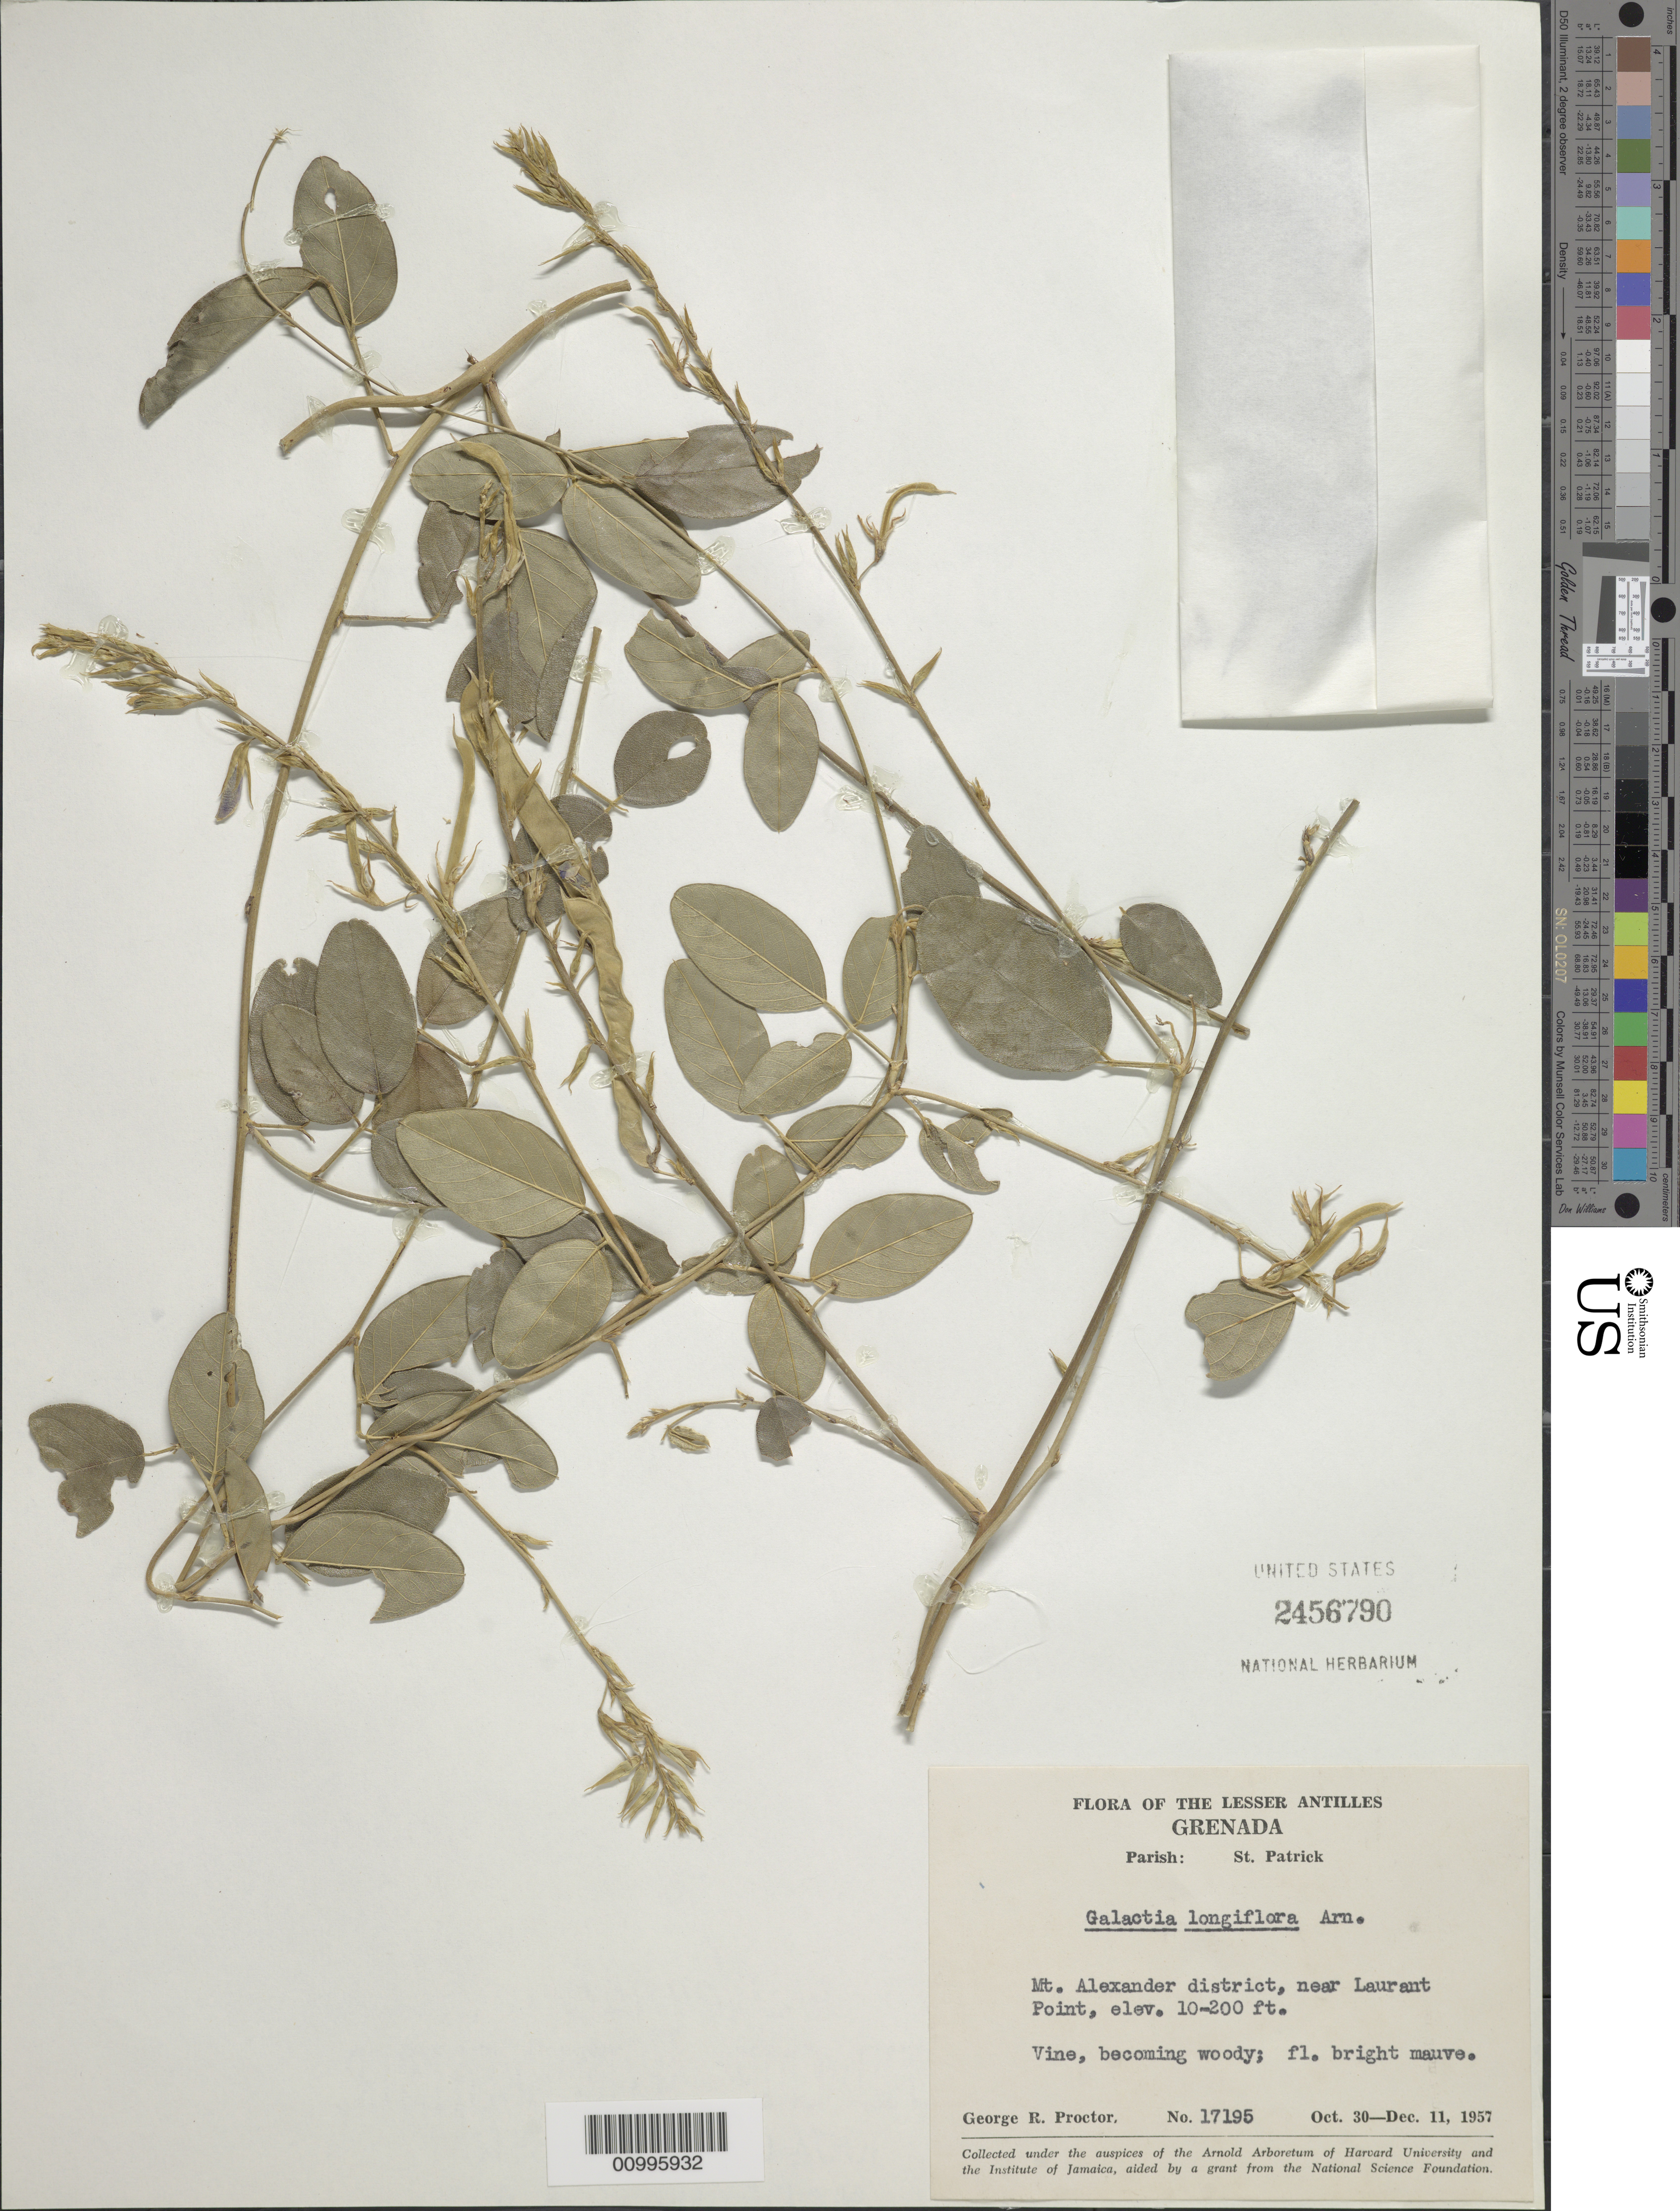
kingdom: Plantae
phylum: Tracheophyta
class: Magnoliopsida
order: Fabales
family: Fabaceae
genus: Galactia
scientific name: Galactia longiflora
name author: Arn.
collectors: G. R. Proctor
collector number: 17195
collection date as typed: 30 Oct 1957 to 11 Dec 1957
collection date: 1957-10-30/1957-12-11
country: Grenada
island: Grenada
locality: Mt. Alexander district, near Laurant Point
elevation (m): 3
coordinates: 0 N, 0 E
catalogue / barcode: US 2456790